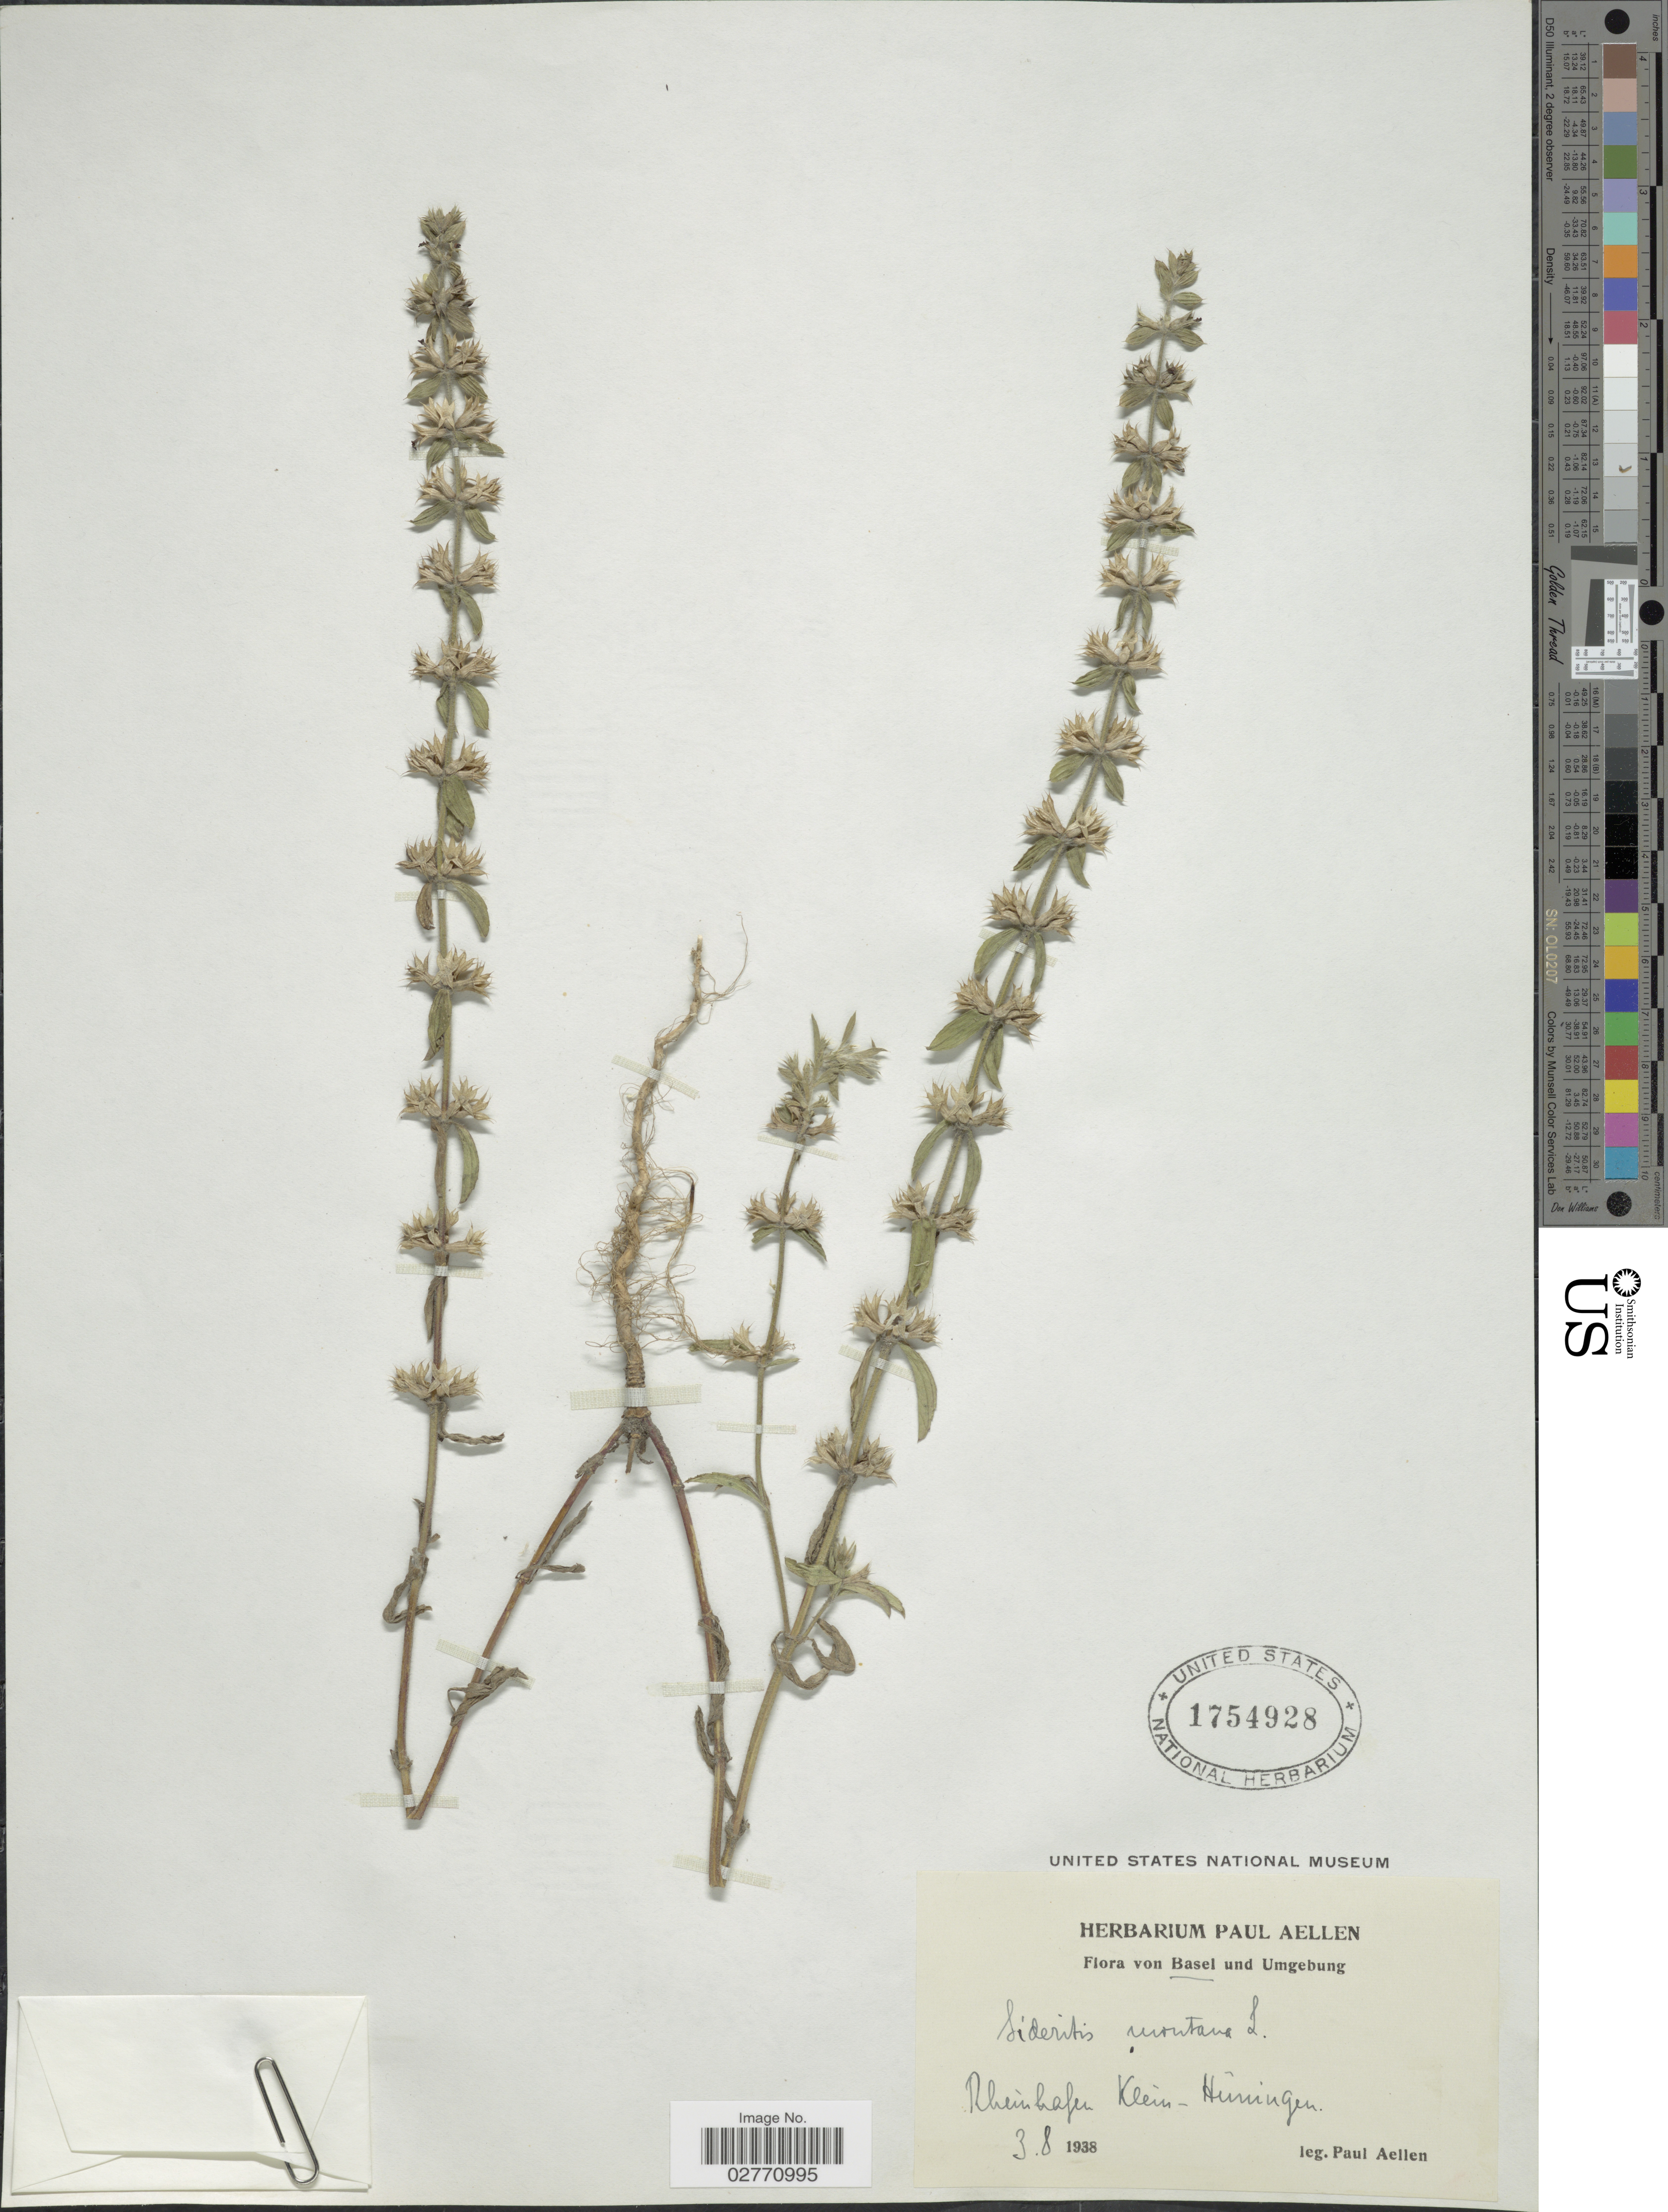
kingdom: Plantae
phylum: Tracheophyta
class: Magnoliopsida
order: Lamiales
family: Lamiaceae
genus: Sideritis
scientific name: Sideritis montana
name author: L.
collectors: P. Aellen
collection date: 1938-08-03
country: Switzerland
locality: Von Basel und Umgebung. Rheinhafen Klein-Huningen.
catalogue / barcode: US 1754928